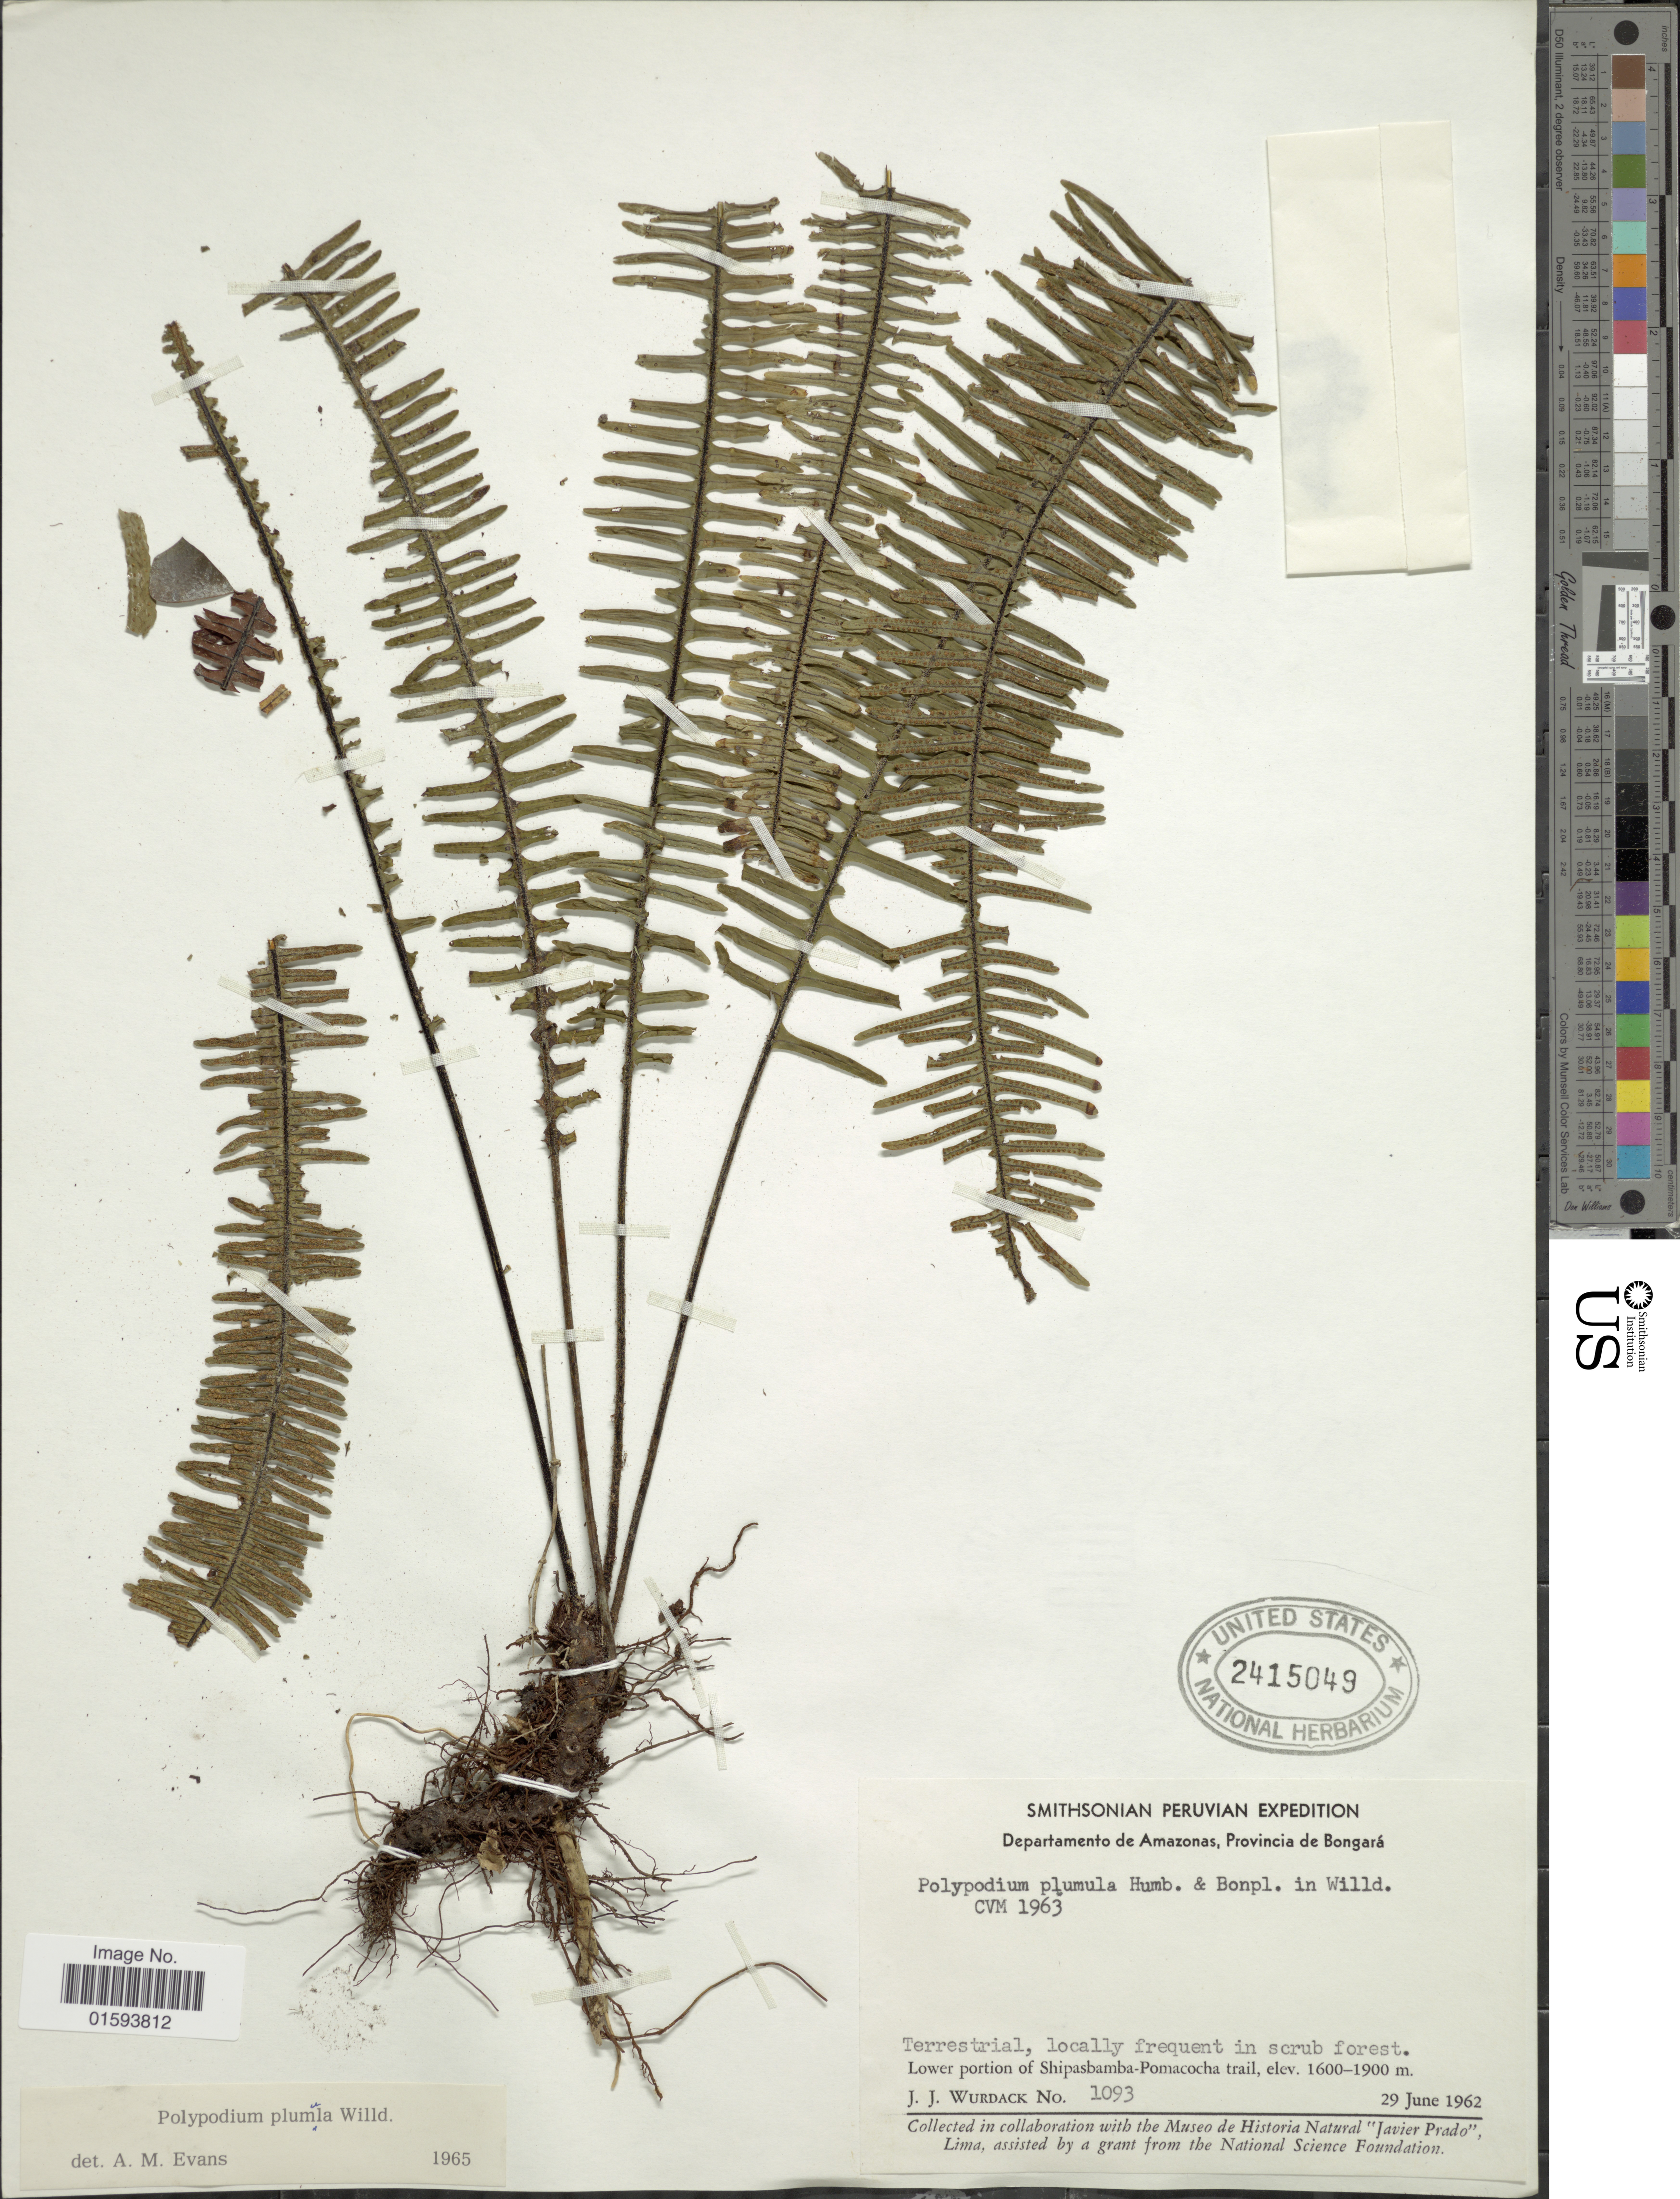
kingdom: Plantae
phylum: Tracheophyta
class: Polypodiopsida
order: Polypodiales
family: Polypodiaceae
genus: Pecluma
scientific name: Pecluma plumula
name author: (Humb. & Bonpl. ex Willd.) M.G. Price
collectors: J. J. Wurdack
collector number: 1093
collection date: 1962-06-29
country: Peru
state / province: Amazonas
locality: Departamenti de Amazonas, Provincia de Bongara, Lower portion of Shipasbamba-Pomacocha trail.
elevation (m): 1600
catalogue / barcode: US 2415049